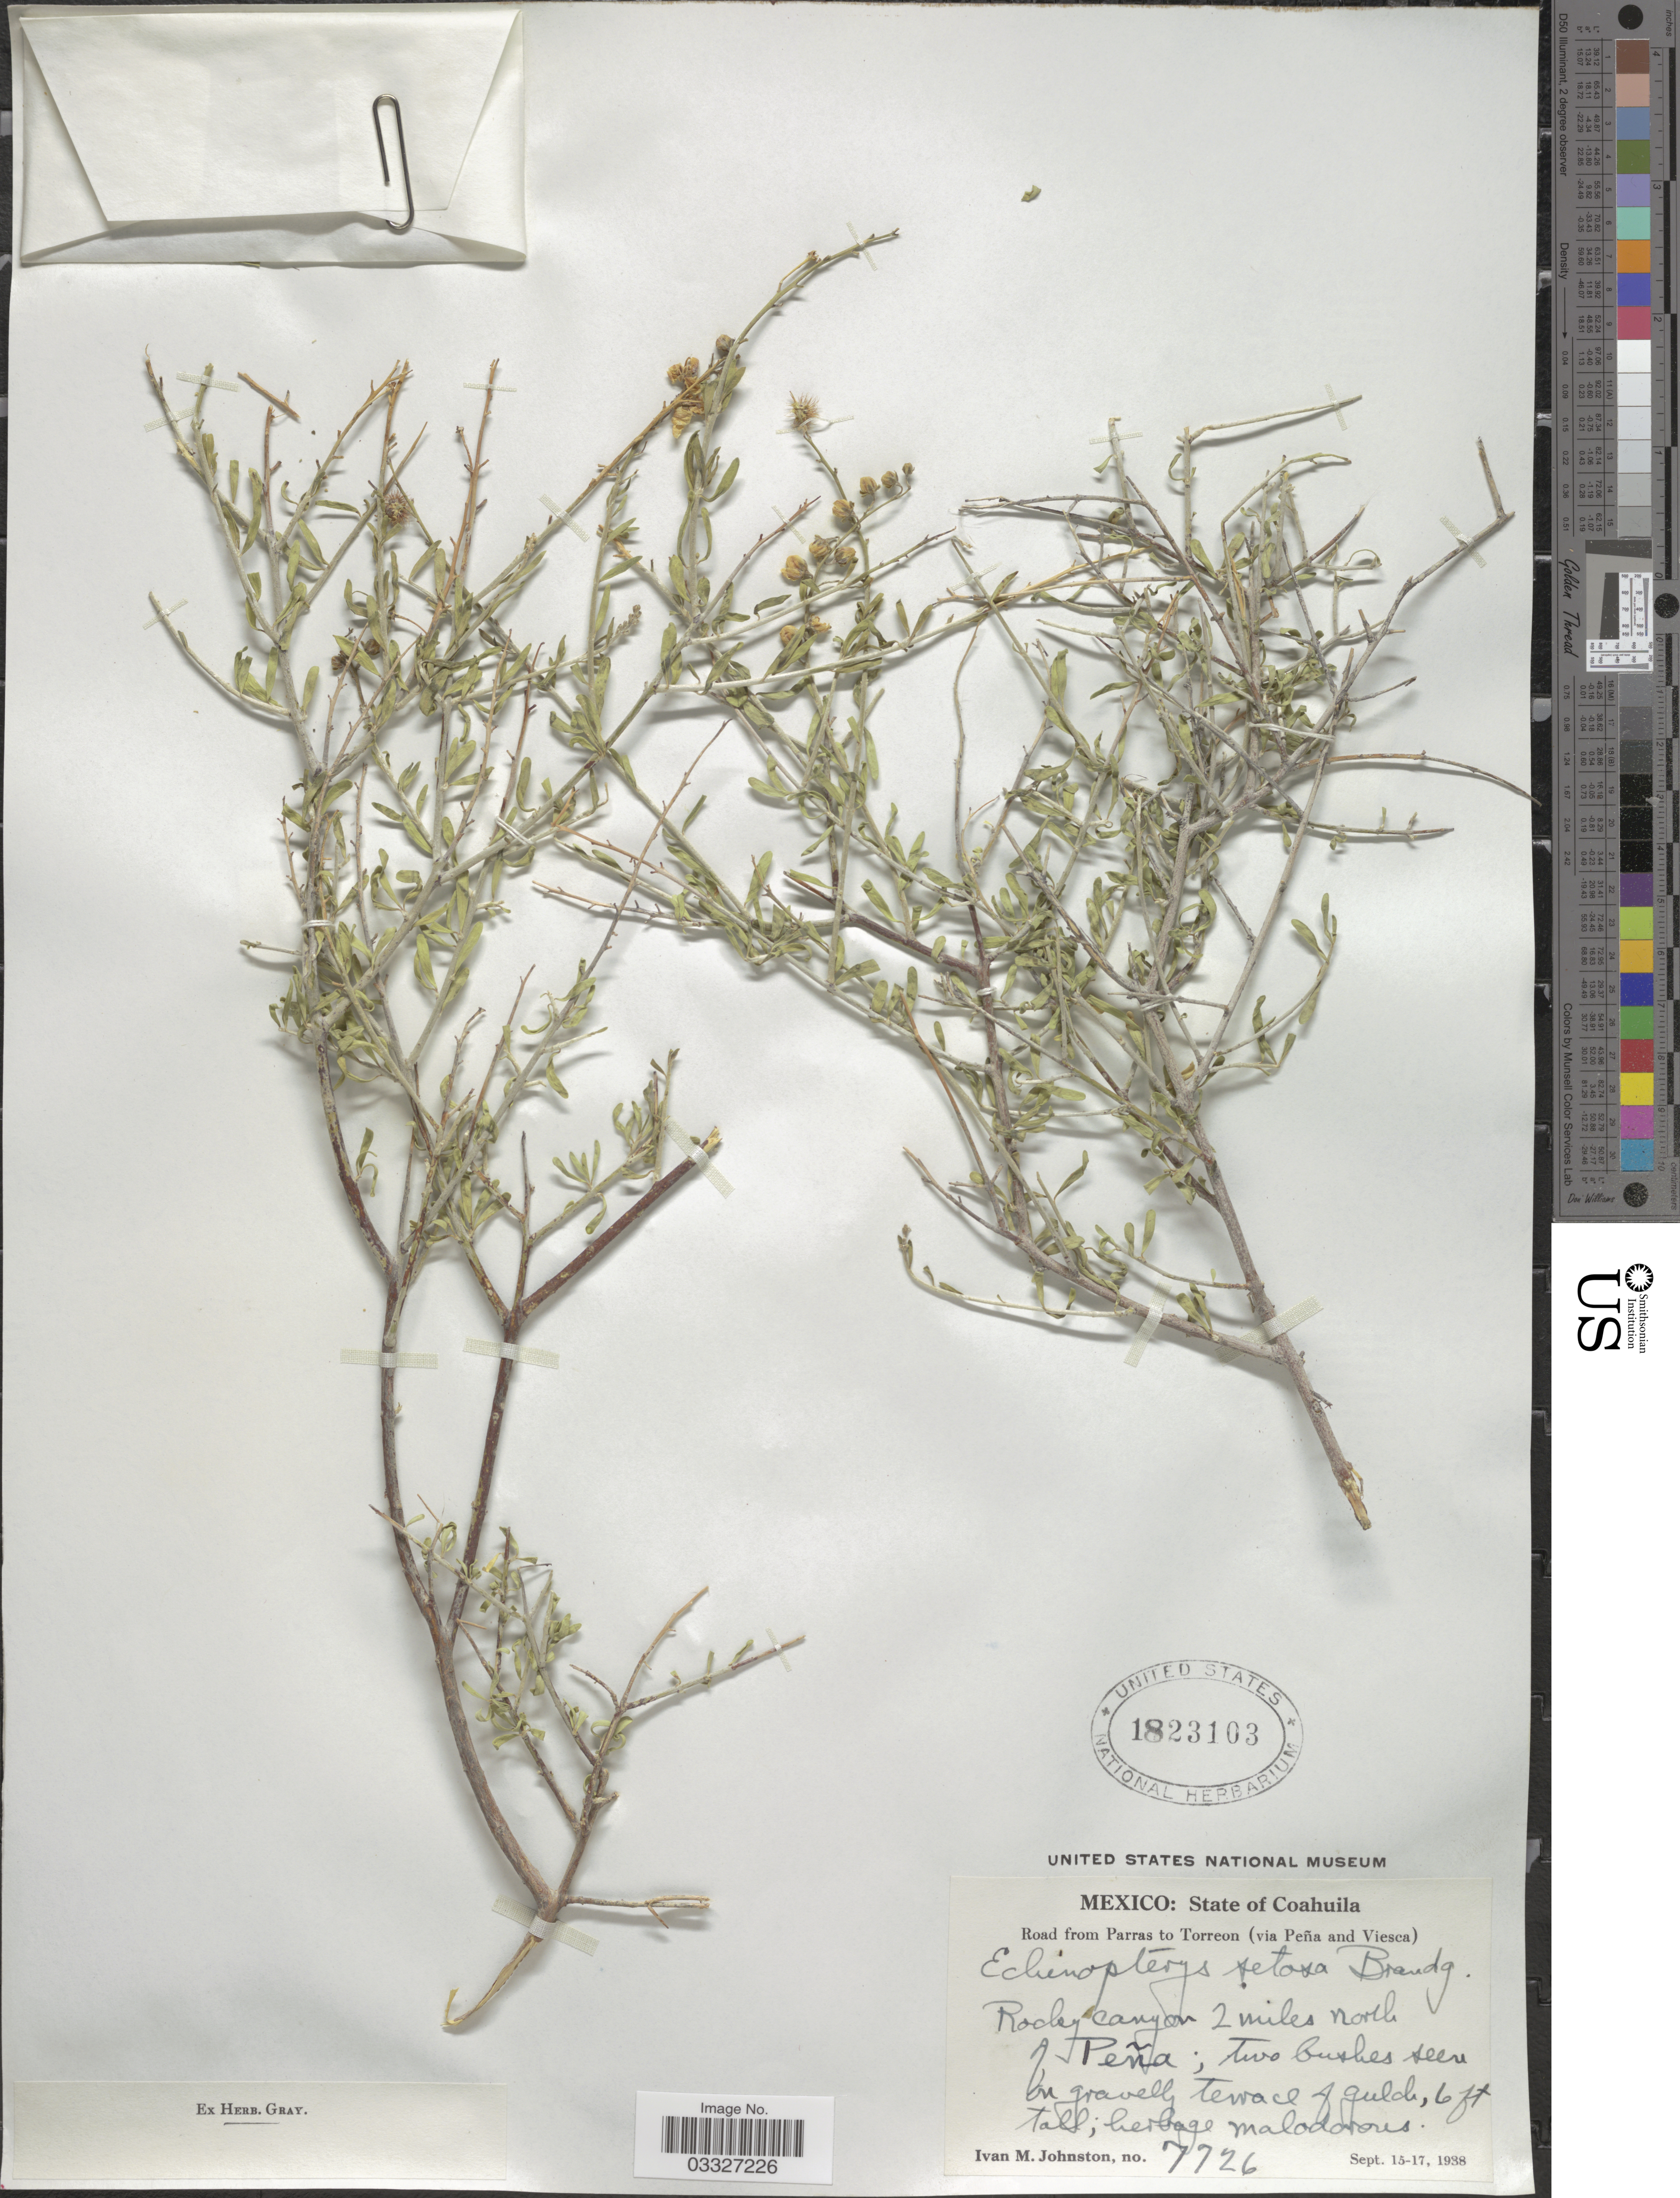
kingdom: Plantae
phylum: Tracheophyta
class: Magnoliopsida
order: Malpighiales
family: Malpighiaceae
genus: Echinopterys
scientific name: Echinopterys setosa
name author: Brandegee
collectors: I.M. Johnston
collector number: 7726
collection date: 1938-09-15/1938-09-17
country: Mexico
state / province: Coahuila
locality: Road from Parras to Torreon (via Peña and Viesca). Rocky canyon 2 miles north of Peña.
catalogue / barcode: US 1823103